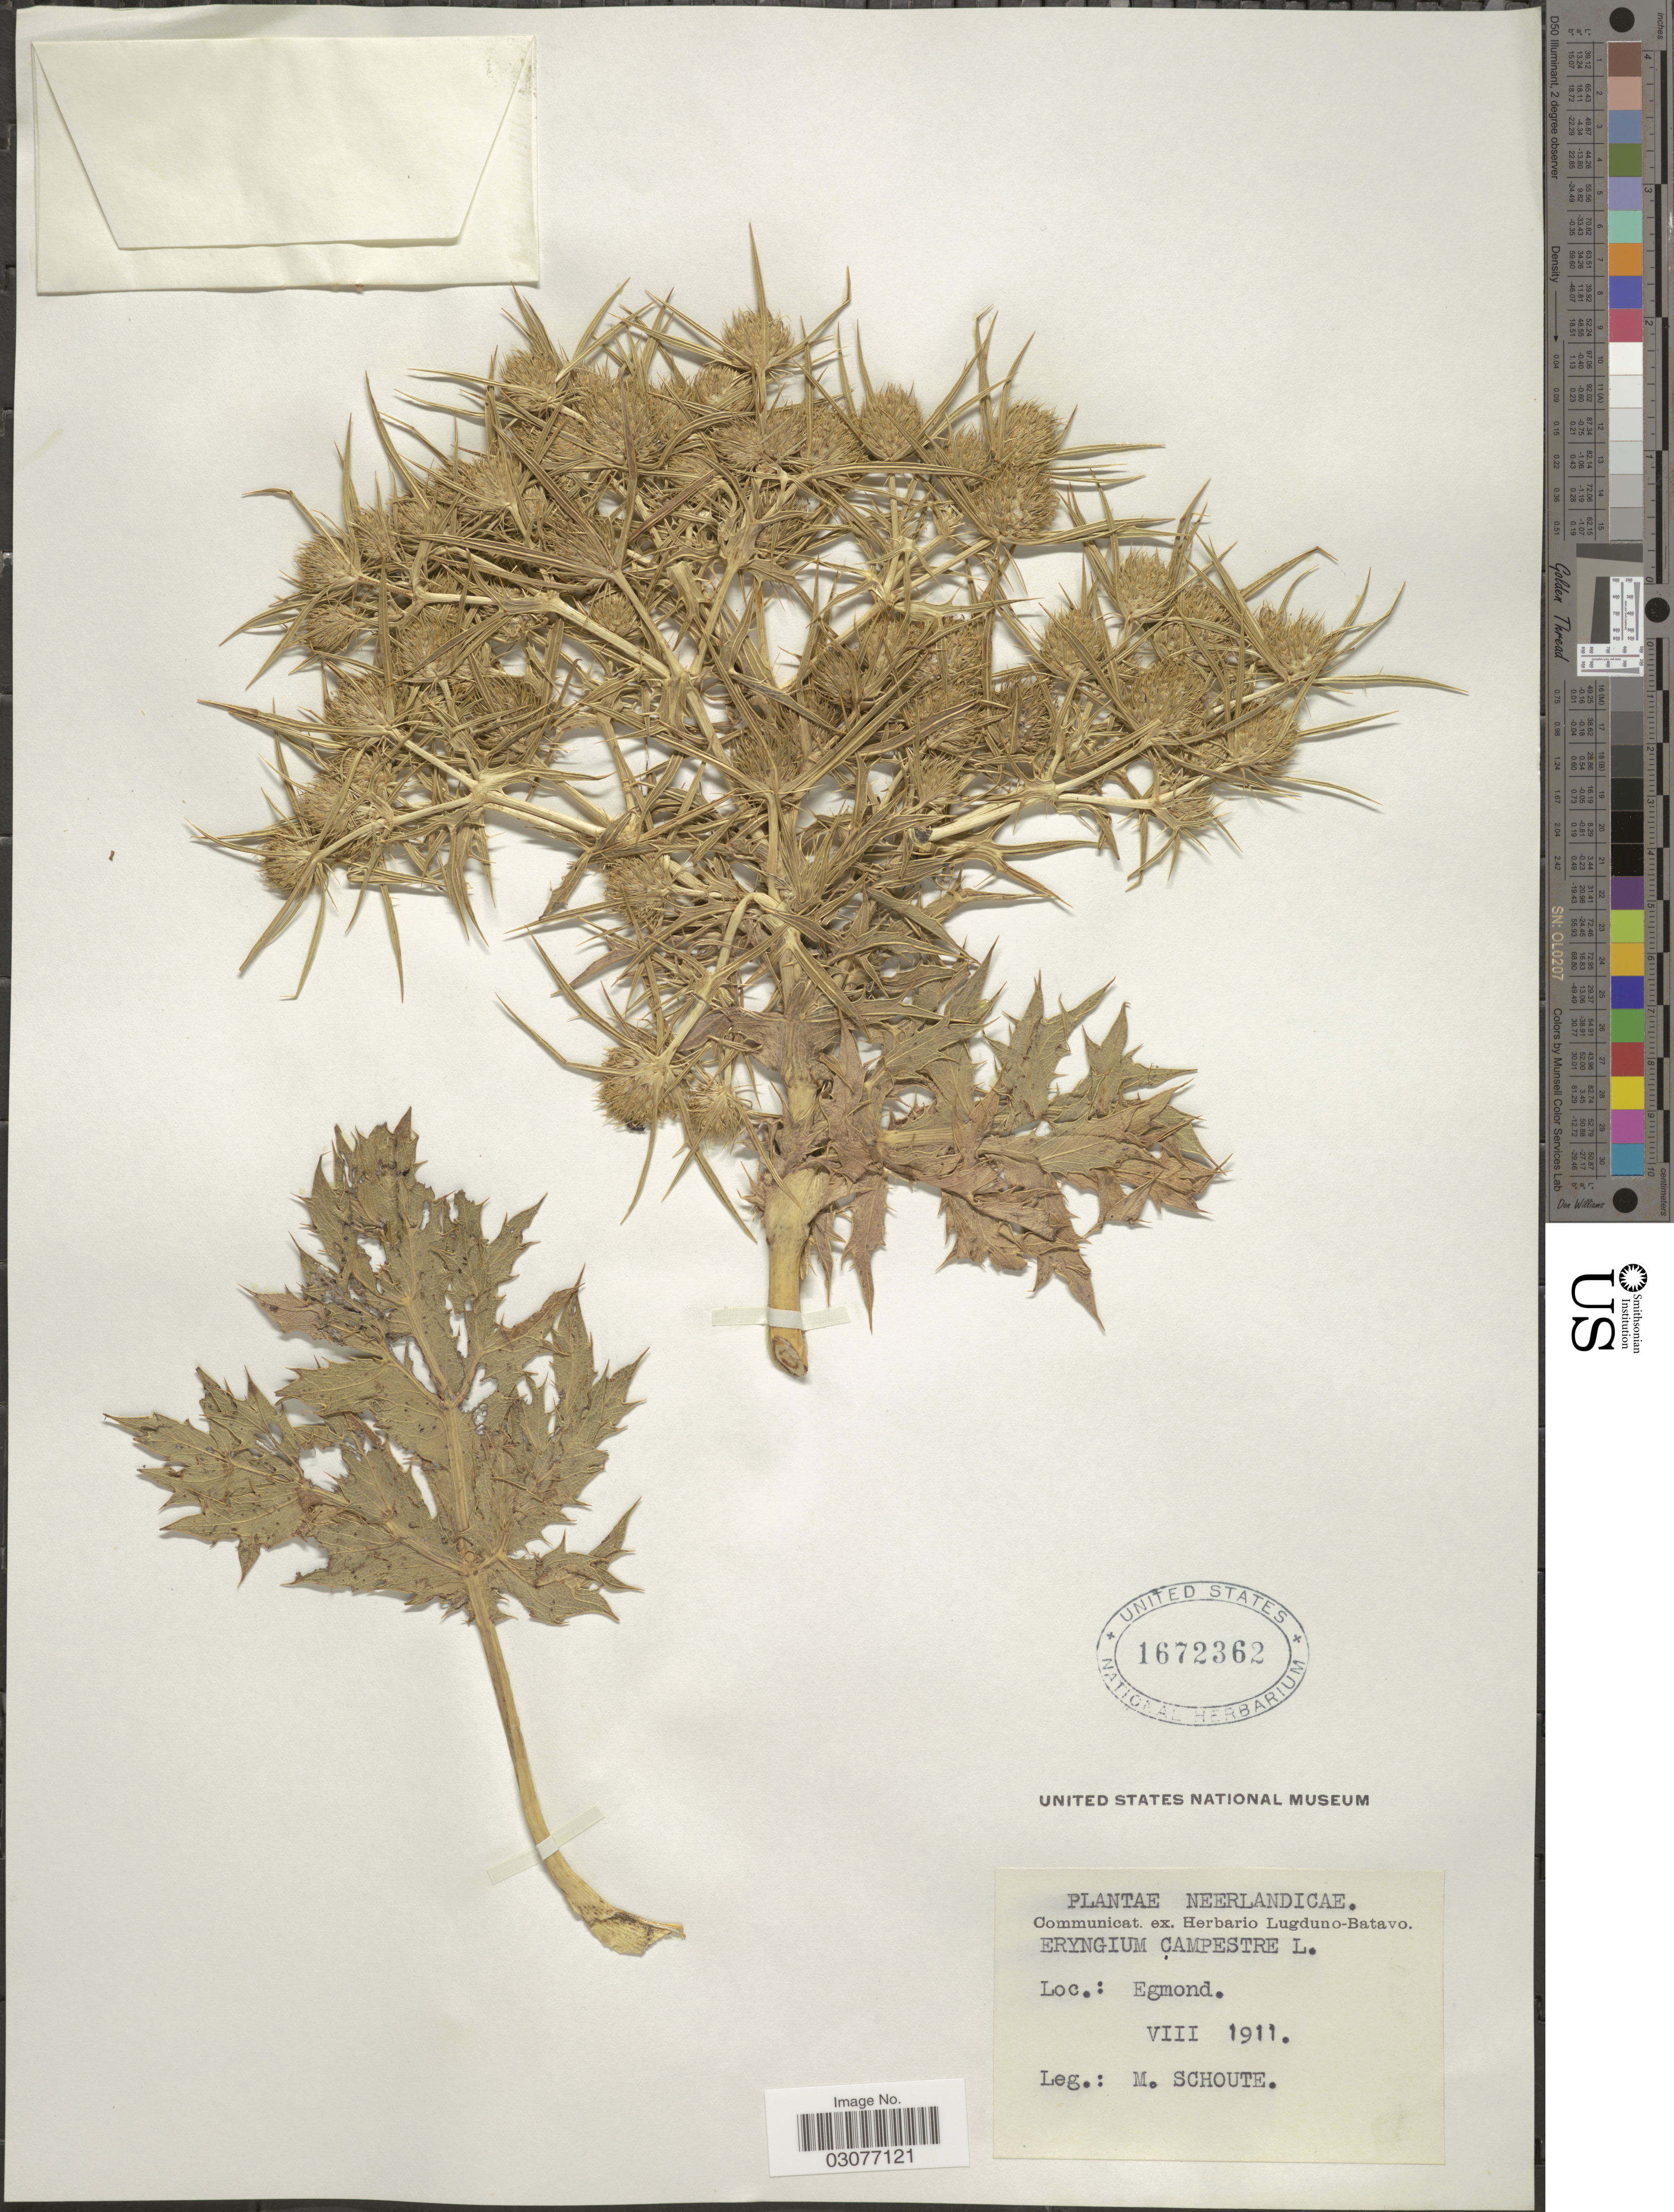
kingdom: Plantae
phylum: Tracheophyta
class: Magnoliopsida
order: Apiales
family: Apiaceae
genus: Eryngium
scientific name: Eryngium campestre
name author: L.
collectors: M. Schoute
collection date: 1911-08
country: Netherlands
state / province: Noord Holland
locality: Neerlandicae. Egmond.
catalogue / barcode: US 1672362